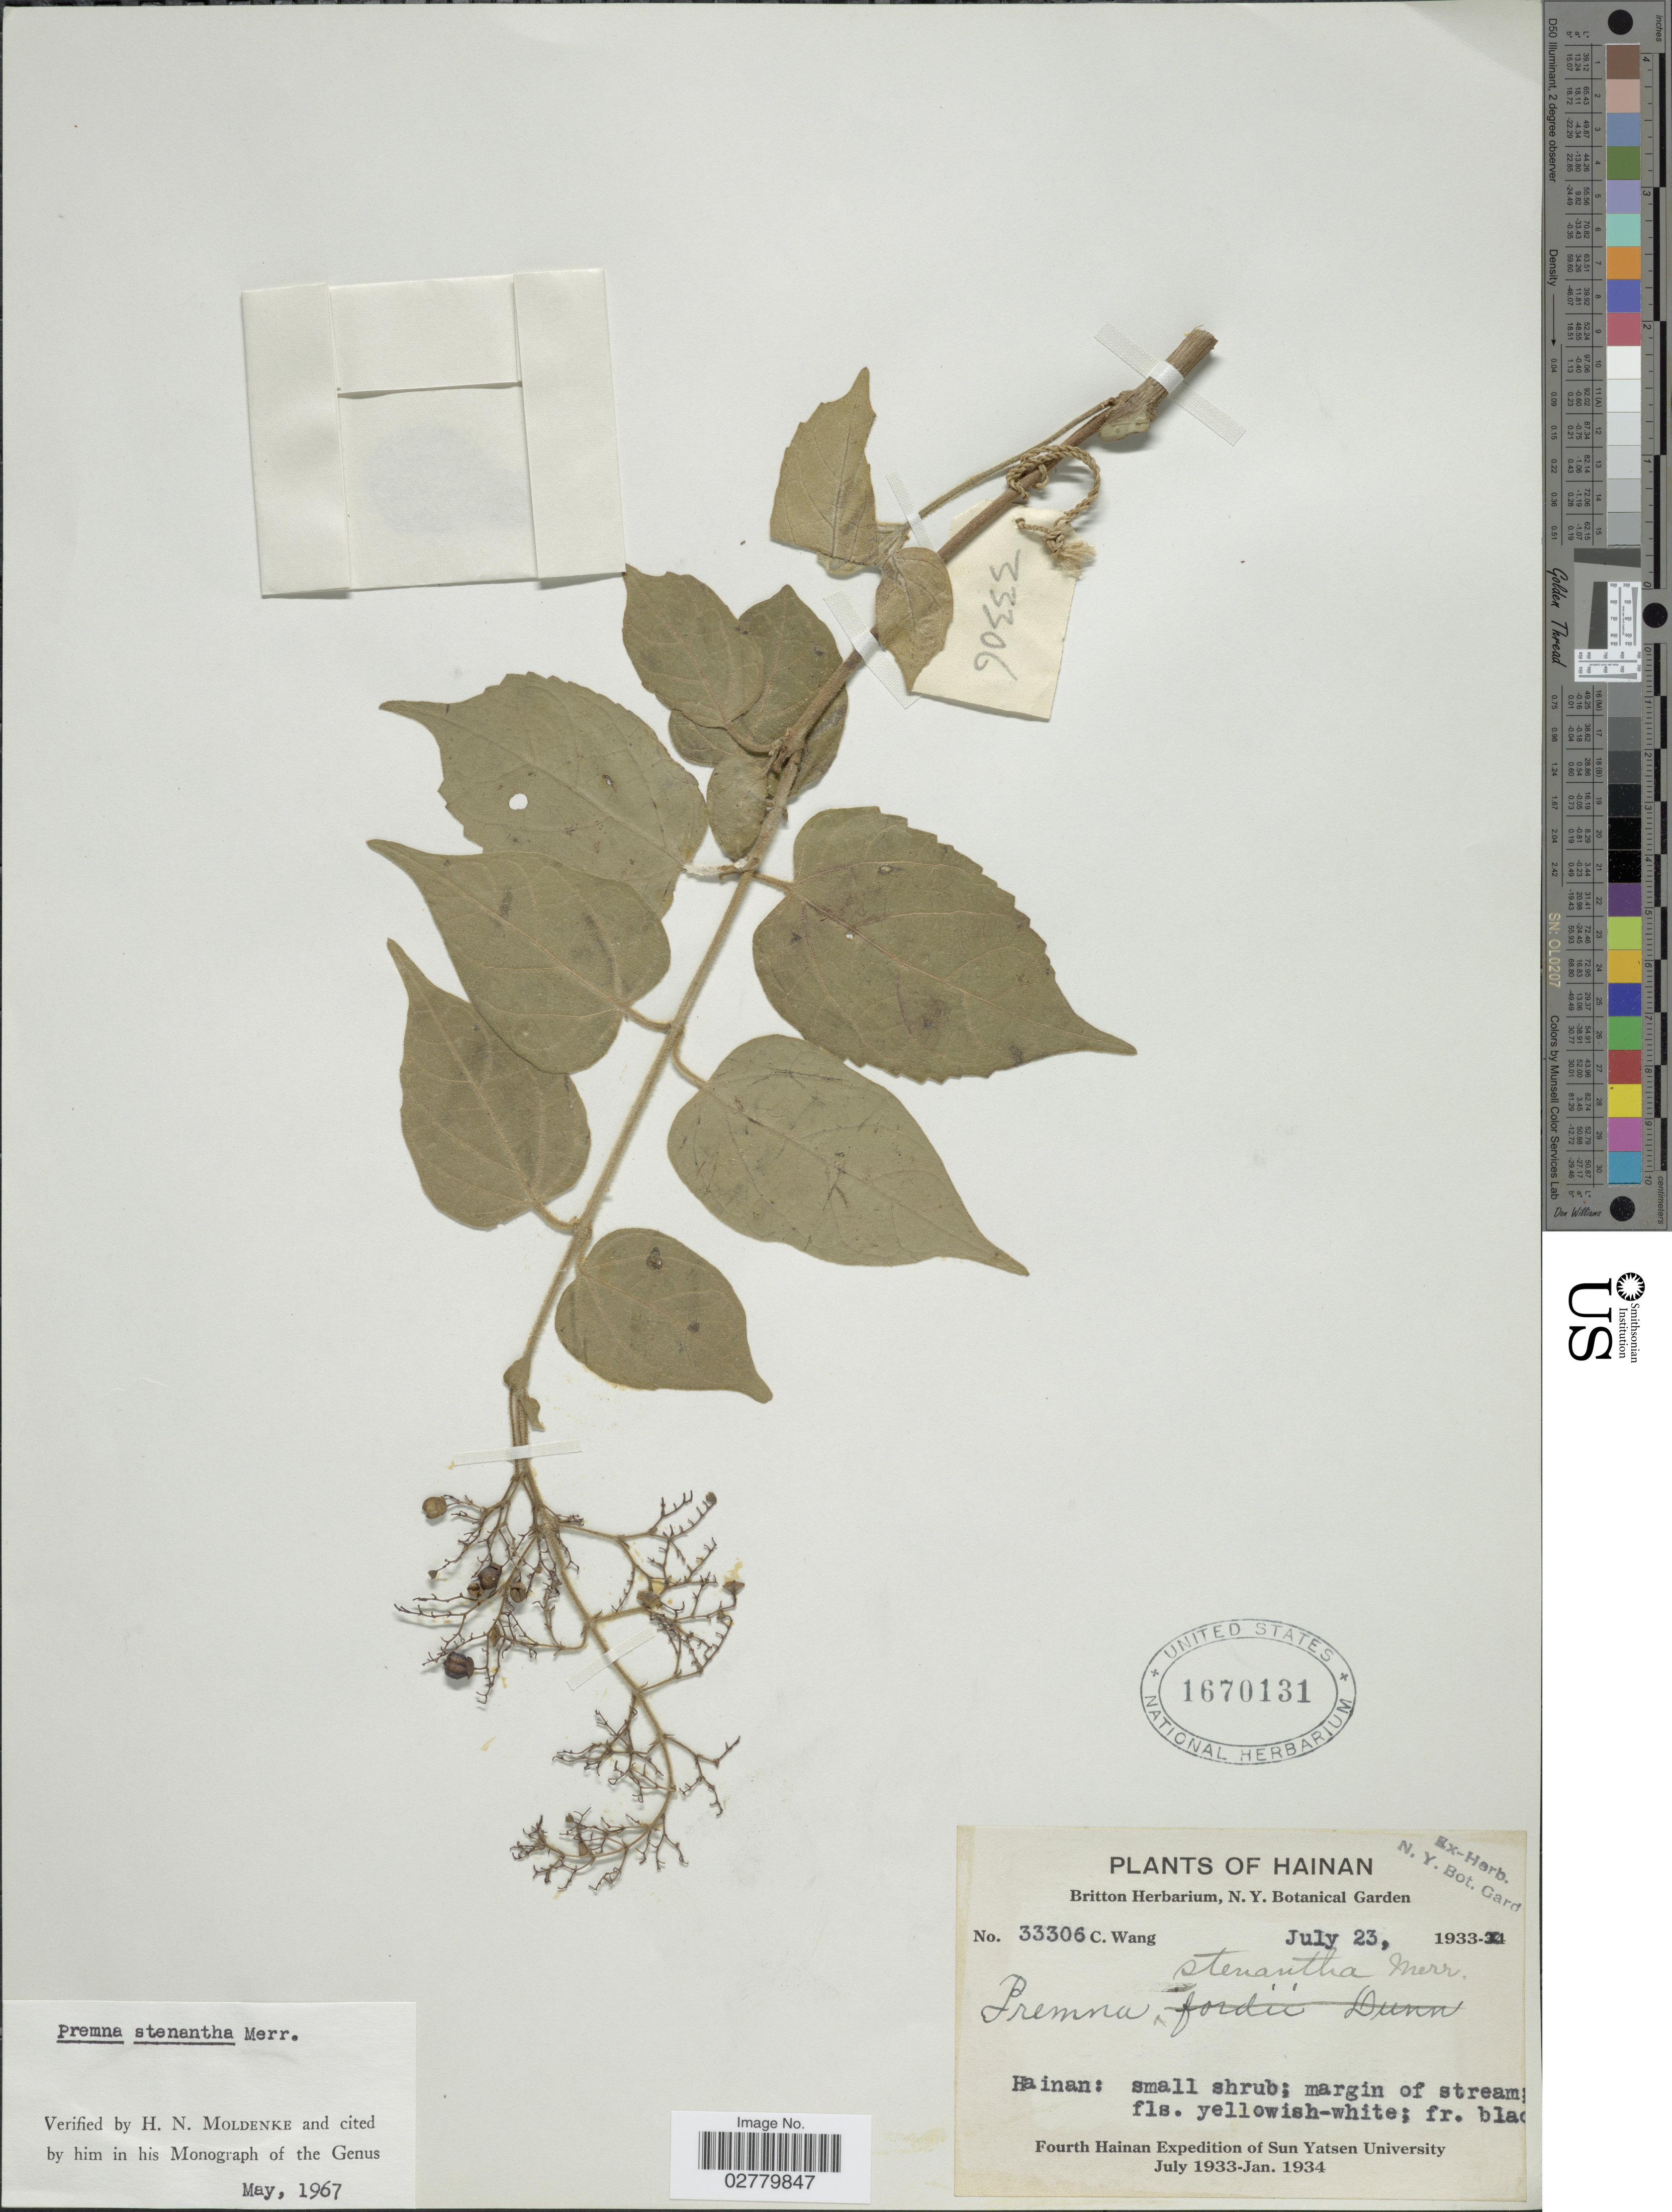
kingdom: Plantae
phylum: Tracheophyta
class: Magnoliopsida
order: Lamiales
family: Lamiaceae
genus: Premna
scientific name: Premna stenantha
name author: Merr.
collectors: C. Wang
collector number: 33306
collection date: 1933-07-23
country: China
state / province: Hainan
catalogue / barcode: US 1670131